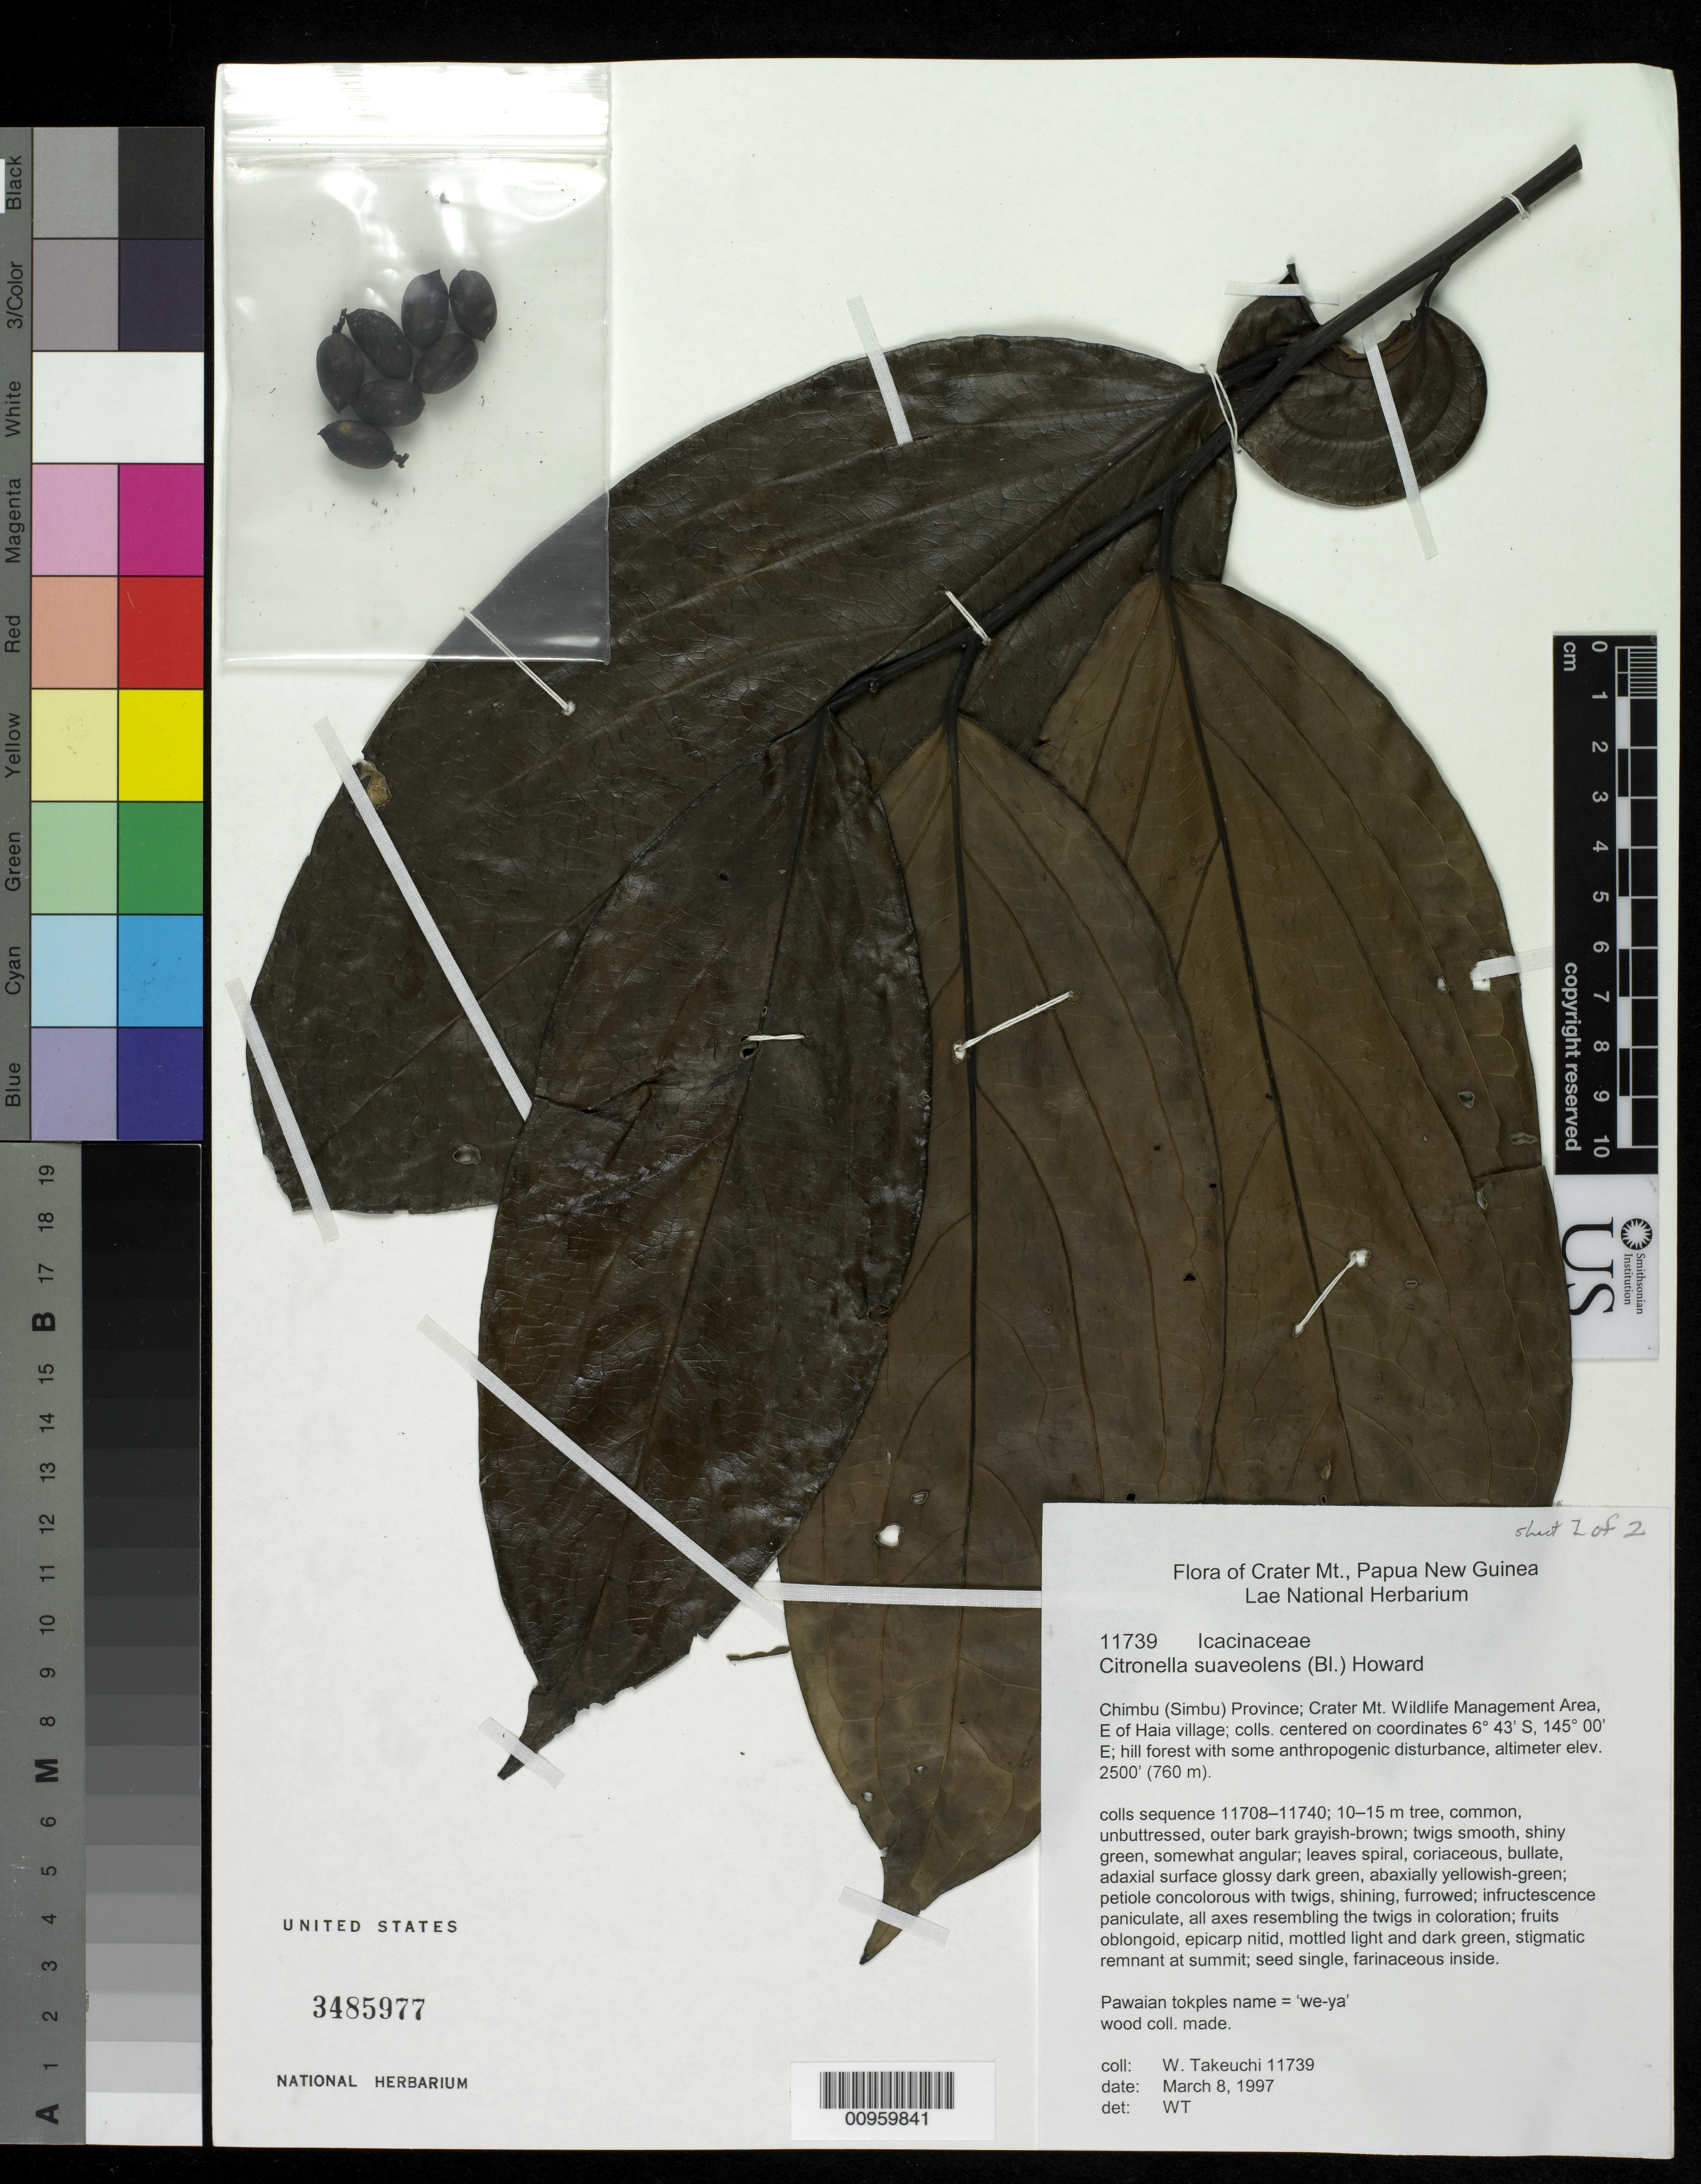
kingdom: Plantae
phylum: Tracheophyta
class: Magnoliopsida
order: Cardiopteridales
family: Cardiopteridaceae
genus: Citronella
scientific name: Citronella suaveolens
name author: (Blume) R.A. Howard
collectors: W. N. Takeuchi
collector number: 11739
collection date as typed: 08 Mar 1997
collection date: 1997-03-08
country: Papua New Guinea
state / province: Chimbu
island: New Guinea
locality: Crater Mt. Wildlife Area; E of Haia village.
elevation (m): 762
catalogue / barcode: US 3485977